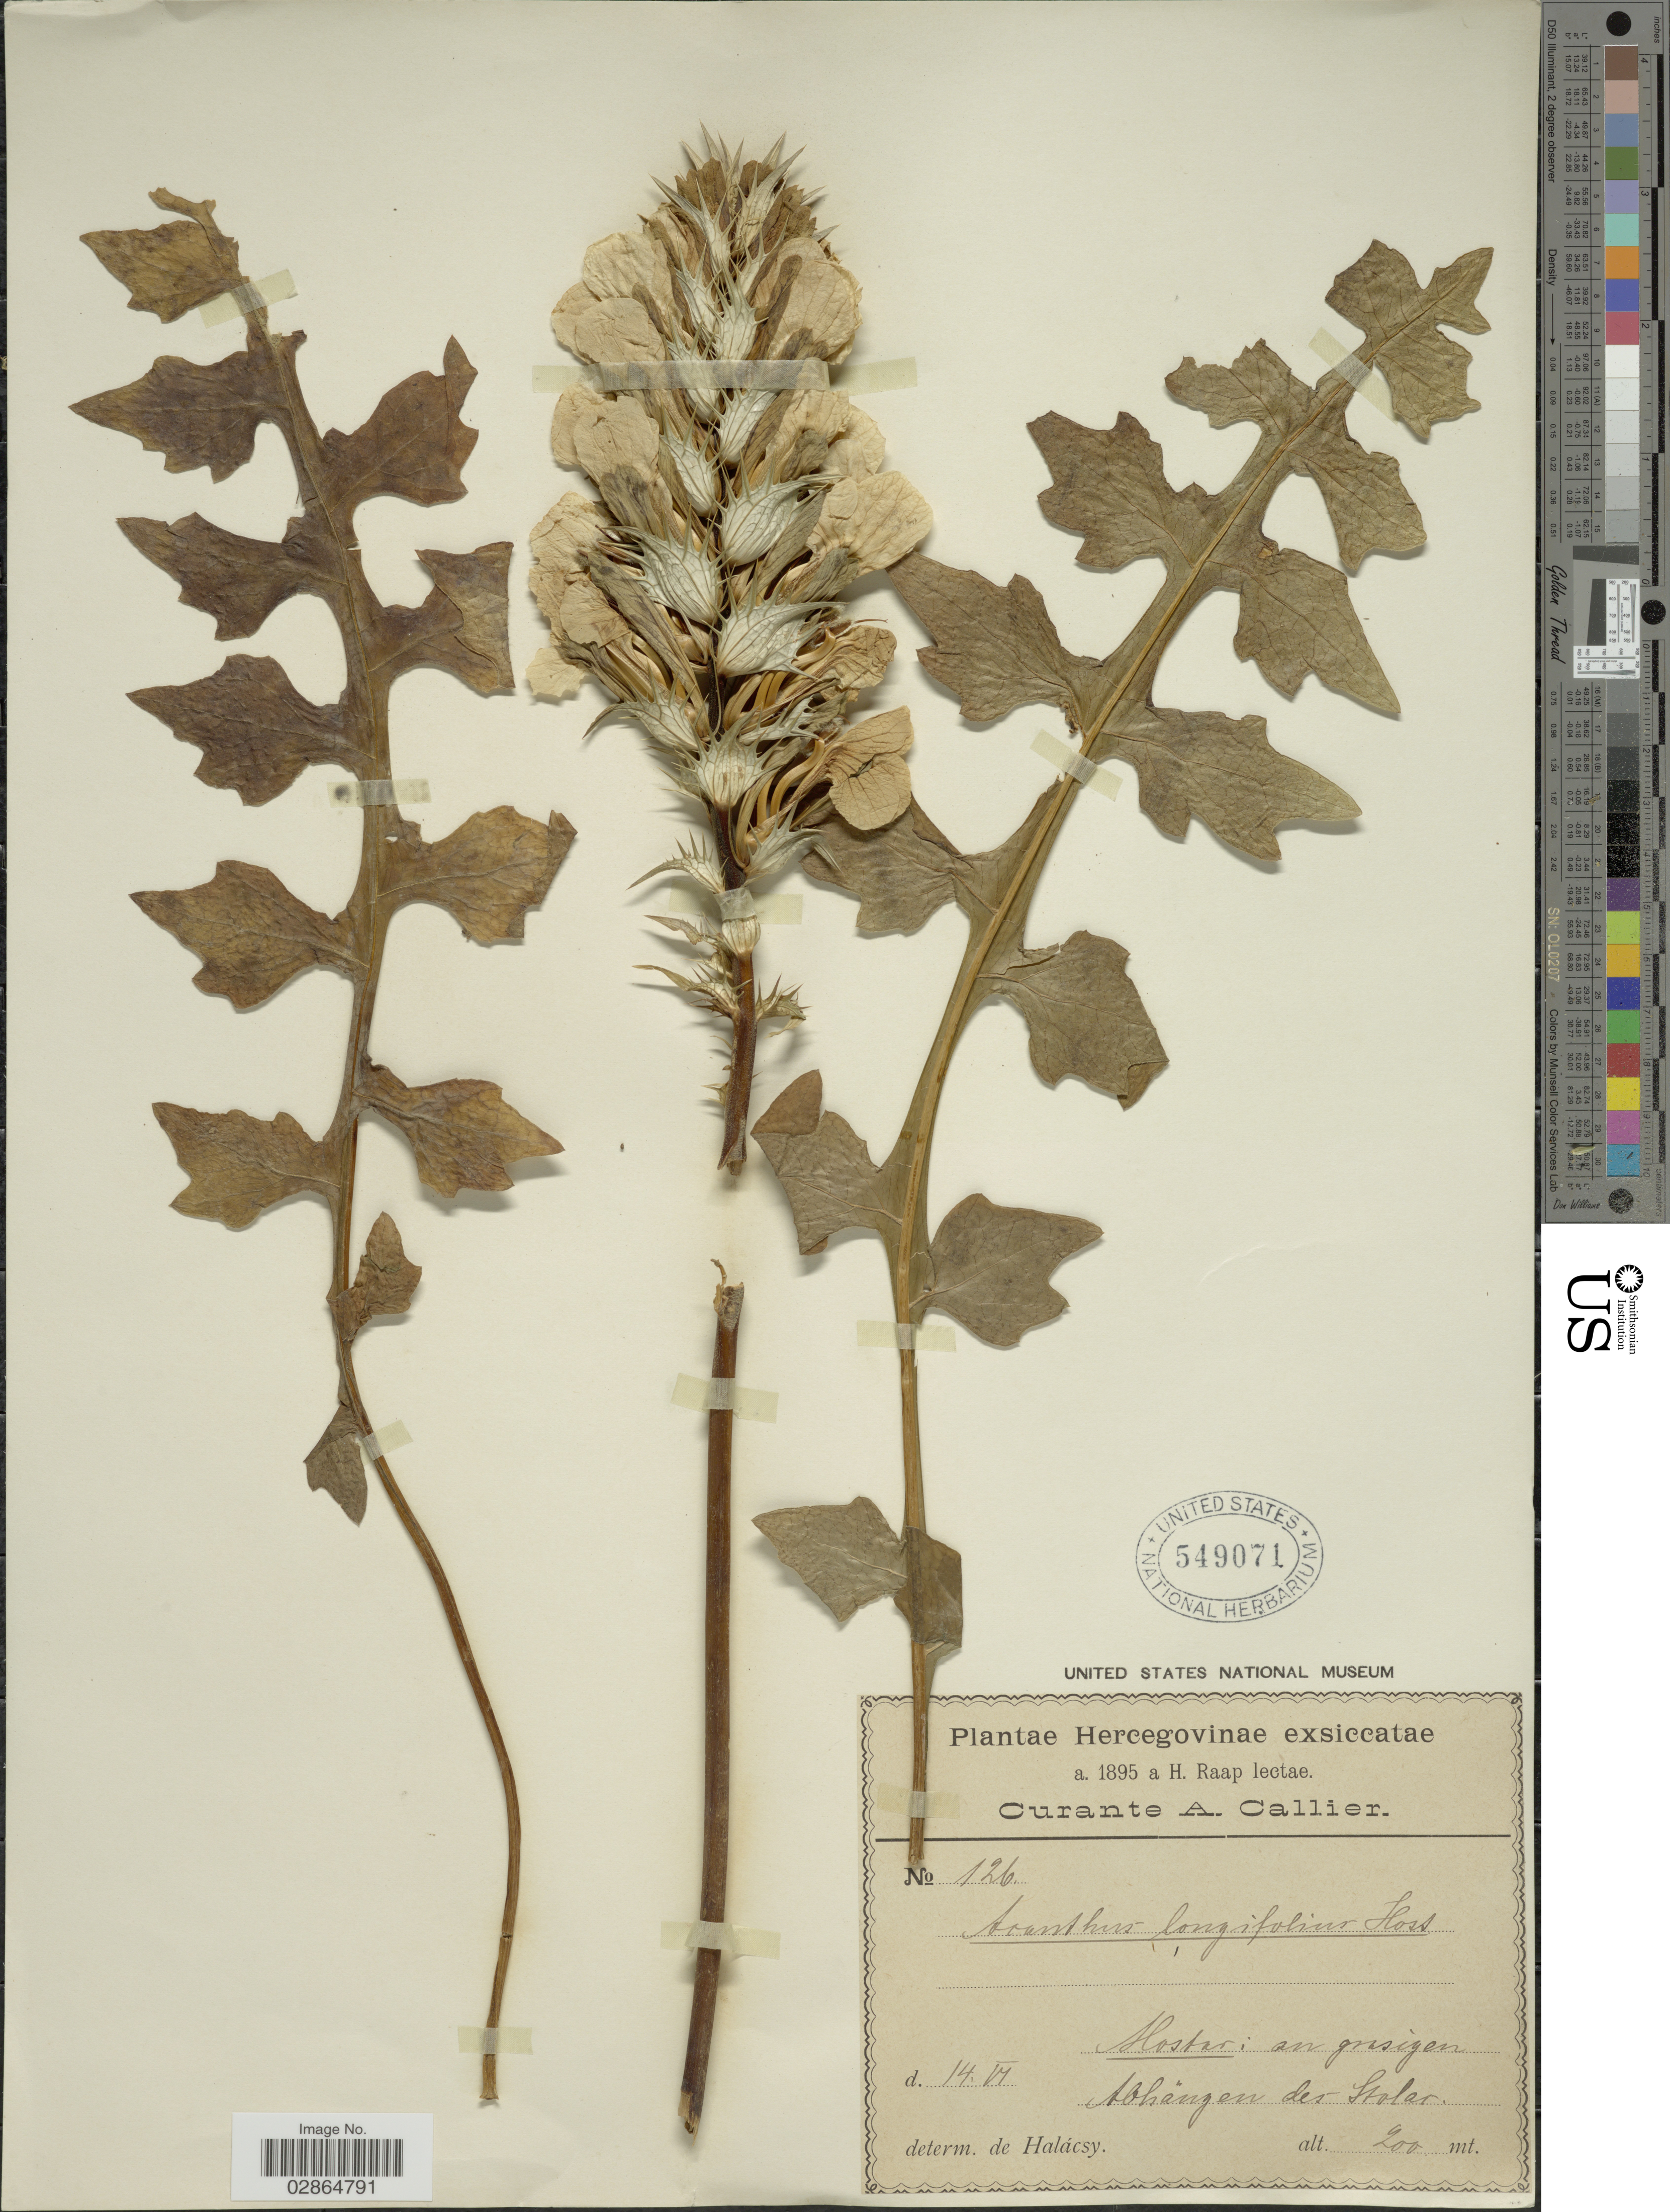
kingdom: Plantae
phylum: Tracheophyta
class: Magnoliopsida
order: Lamiales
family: Acanthaceae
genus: Acanthus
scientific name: Acanthus longifolius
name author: Poir.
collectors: H. Raap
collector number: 126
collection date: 1895-06-14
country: Bosnia and Herzegovina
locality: Hercegovinae, Mostar; an grasigen, Abhangen des Mostar.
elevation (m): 200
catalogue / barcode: US 549071